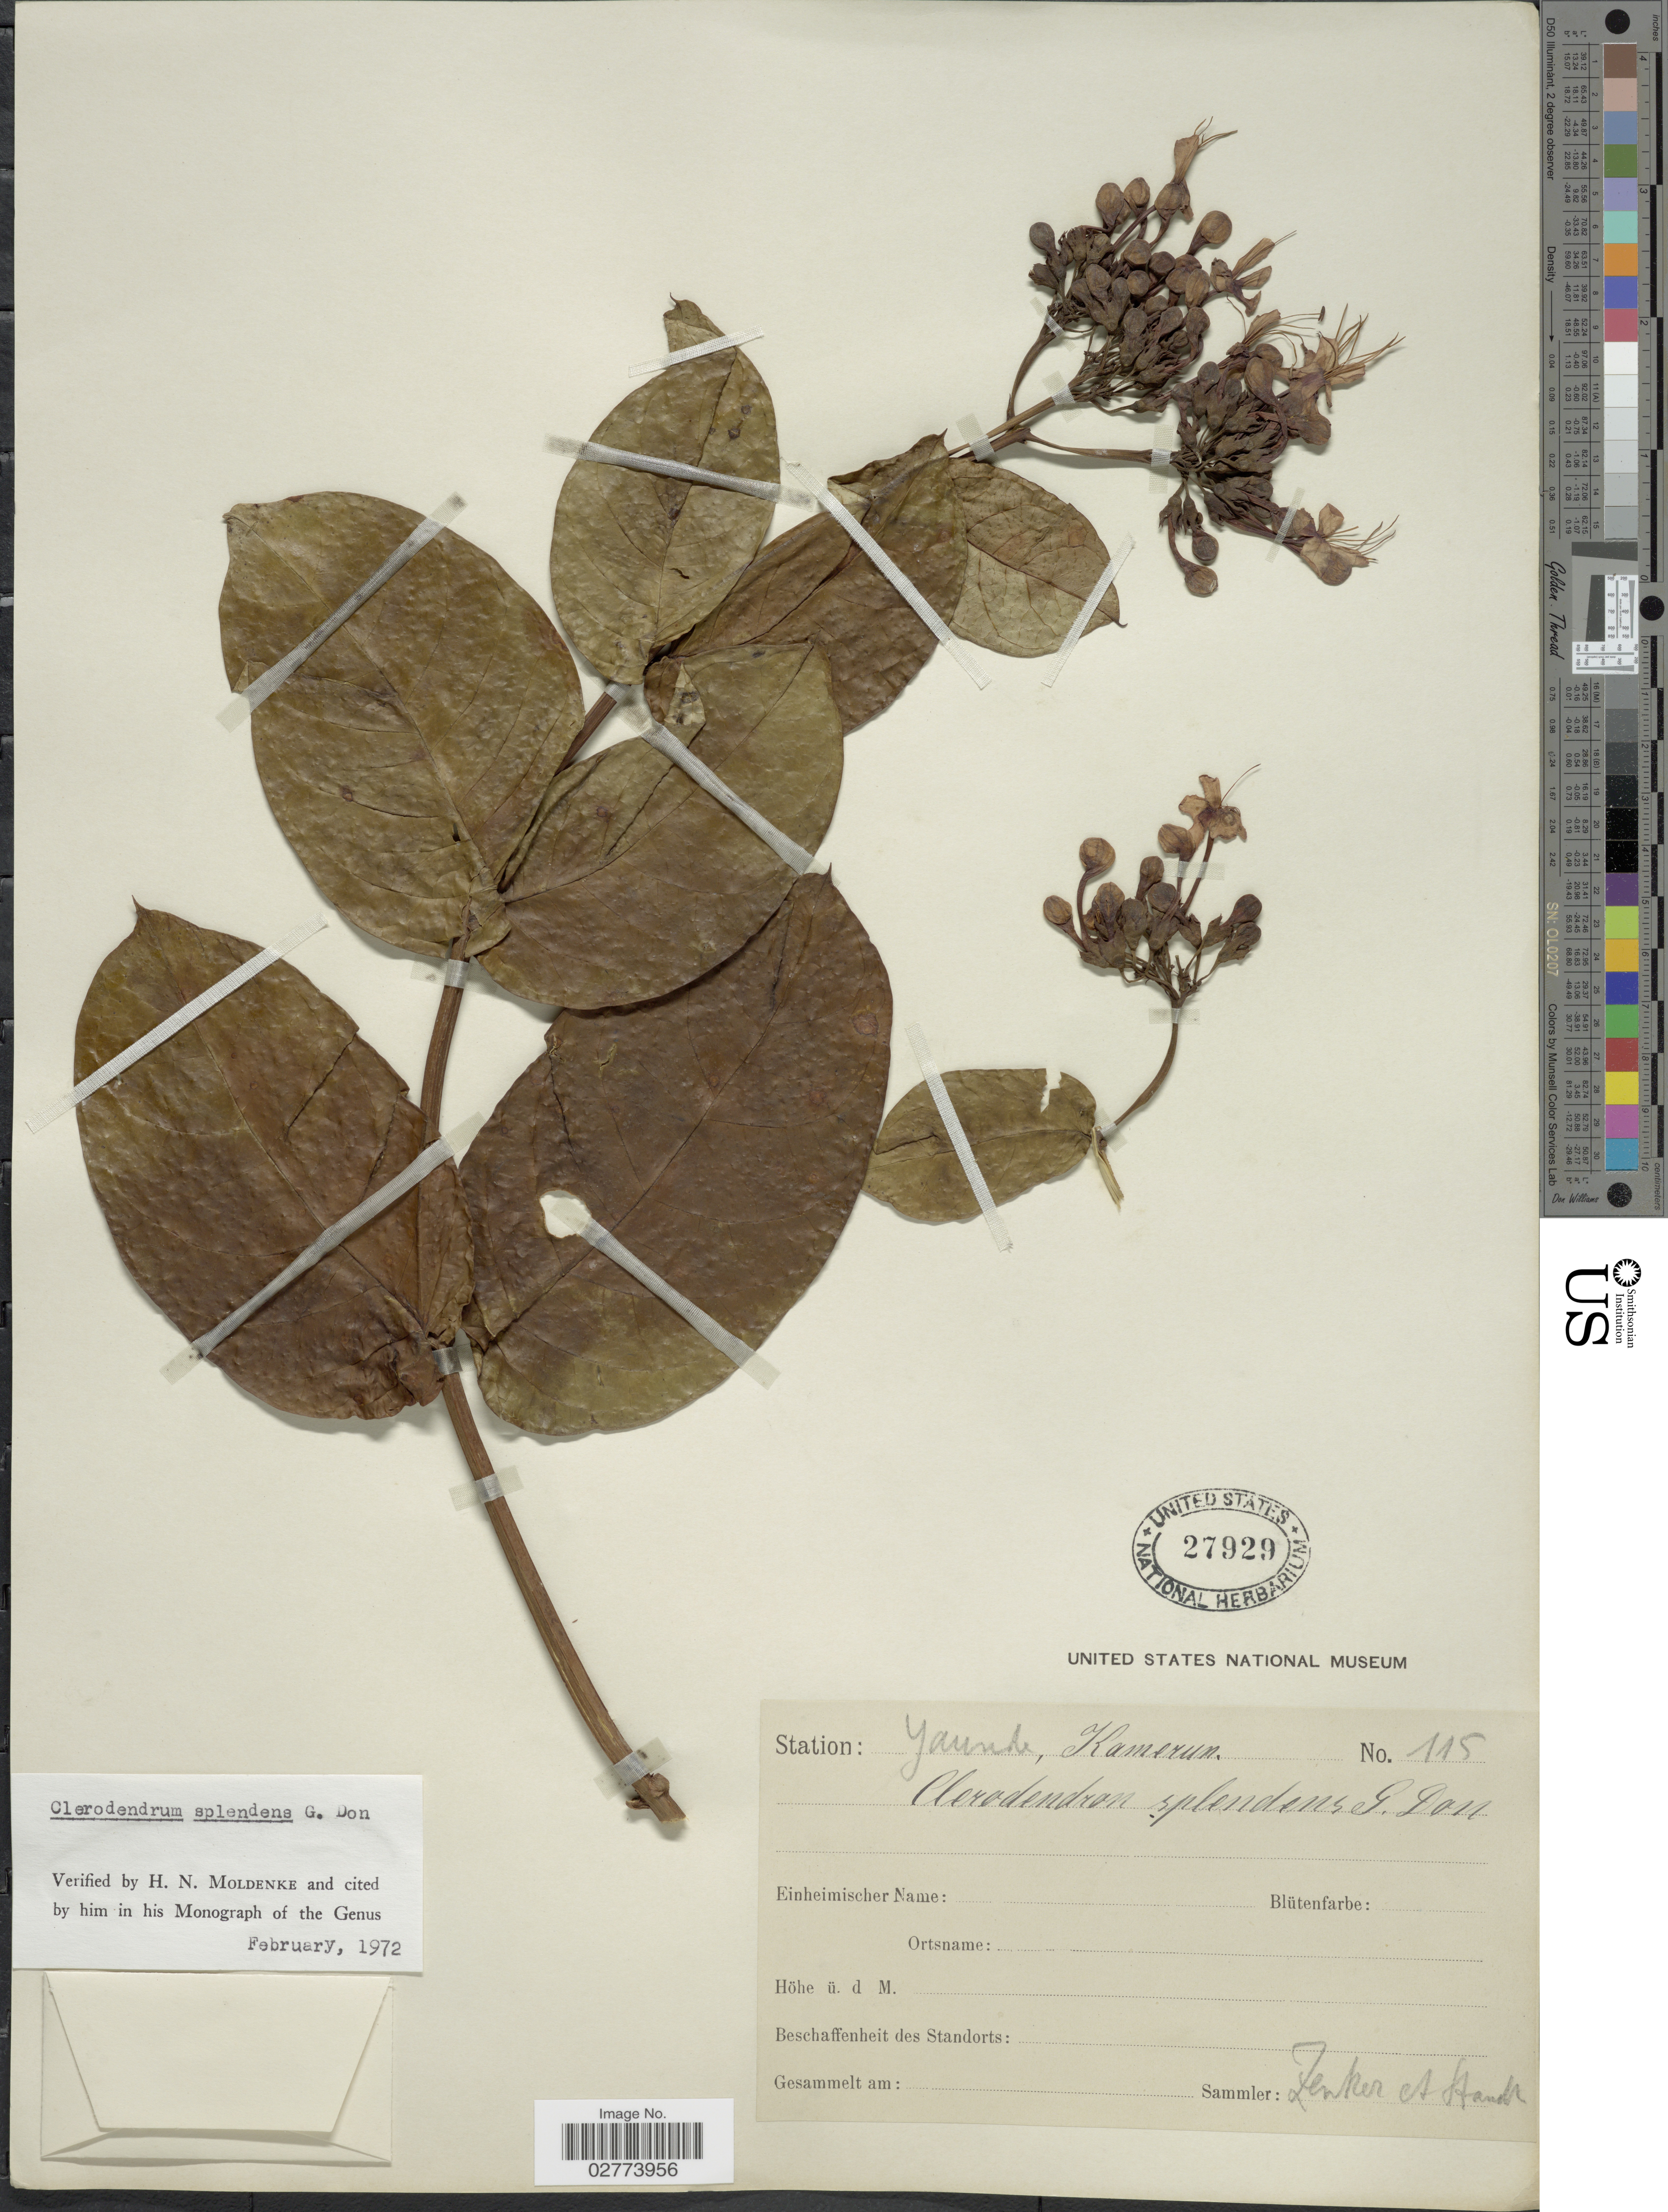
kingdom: Plantae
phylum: Tracheophyta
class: Magnoliopsida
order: Lamiales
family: Lamiaceae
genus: Clerodendrum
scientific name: Clerodendrum splendens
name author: G. Don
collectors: Zenker, -- & -. Staudt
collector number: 115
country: Cameroon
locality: Yaunde.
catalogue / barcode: US 27929